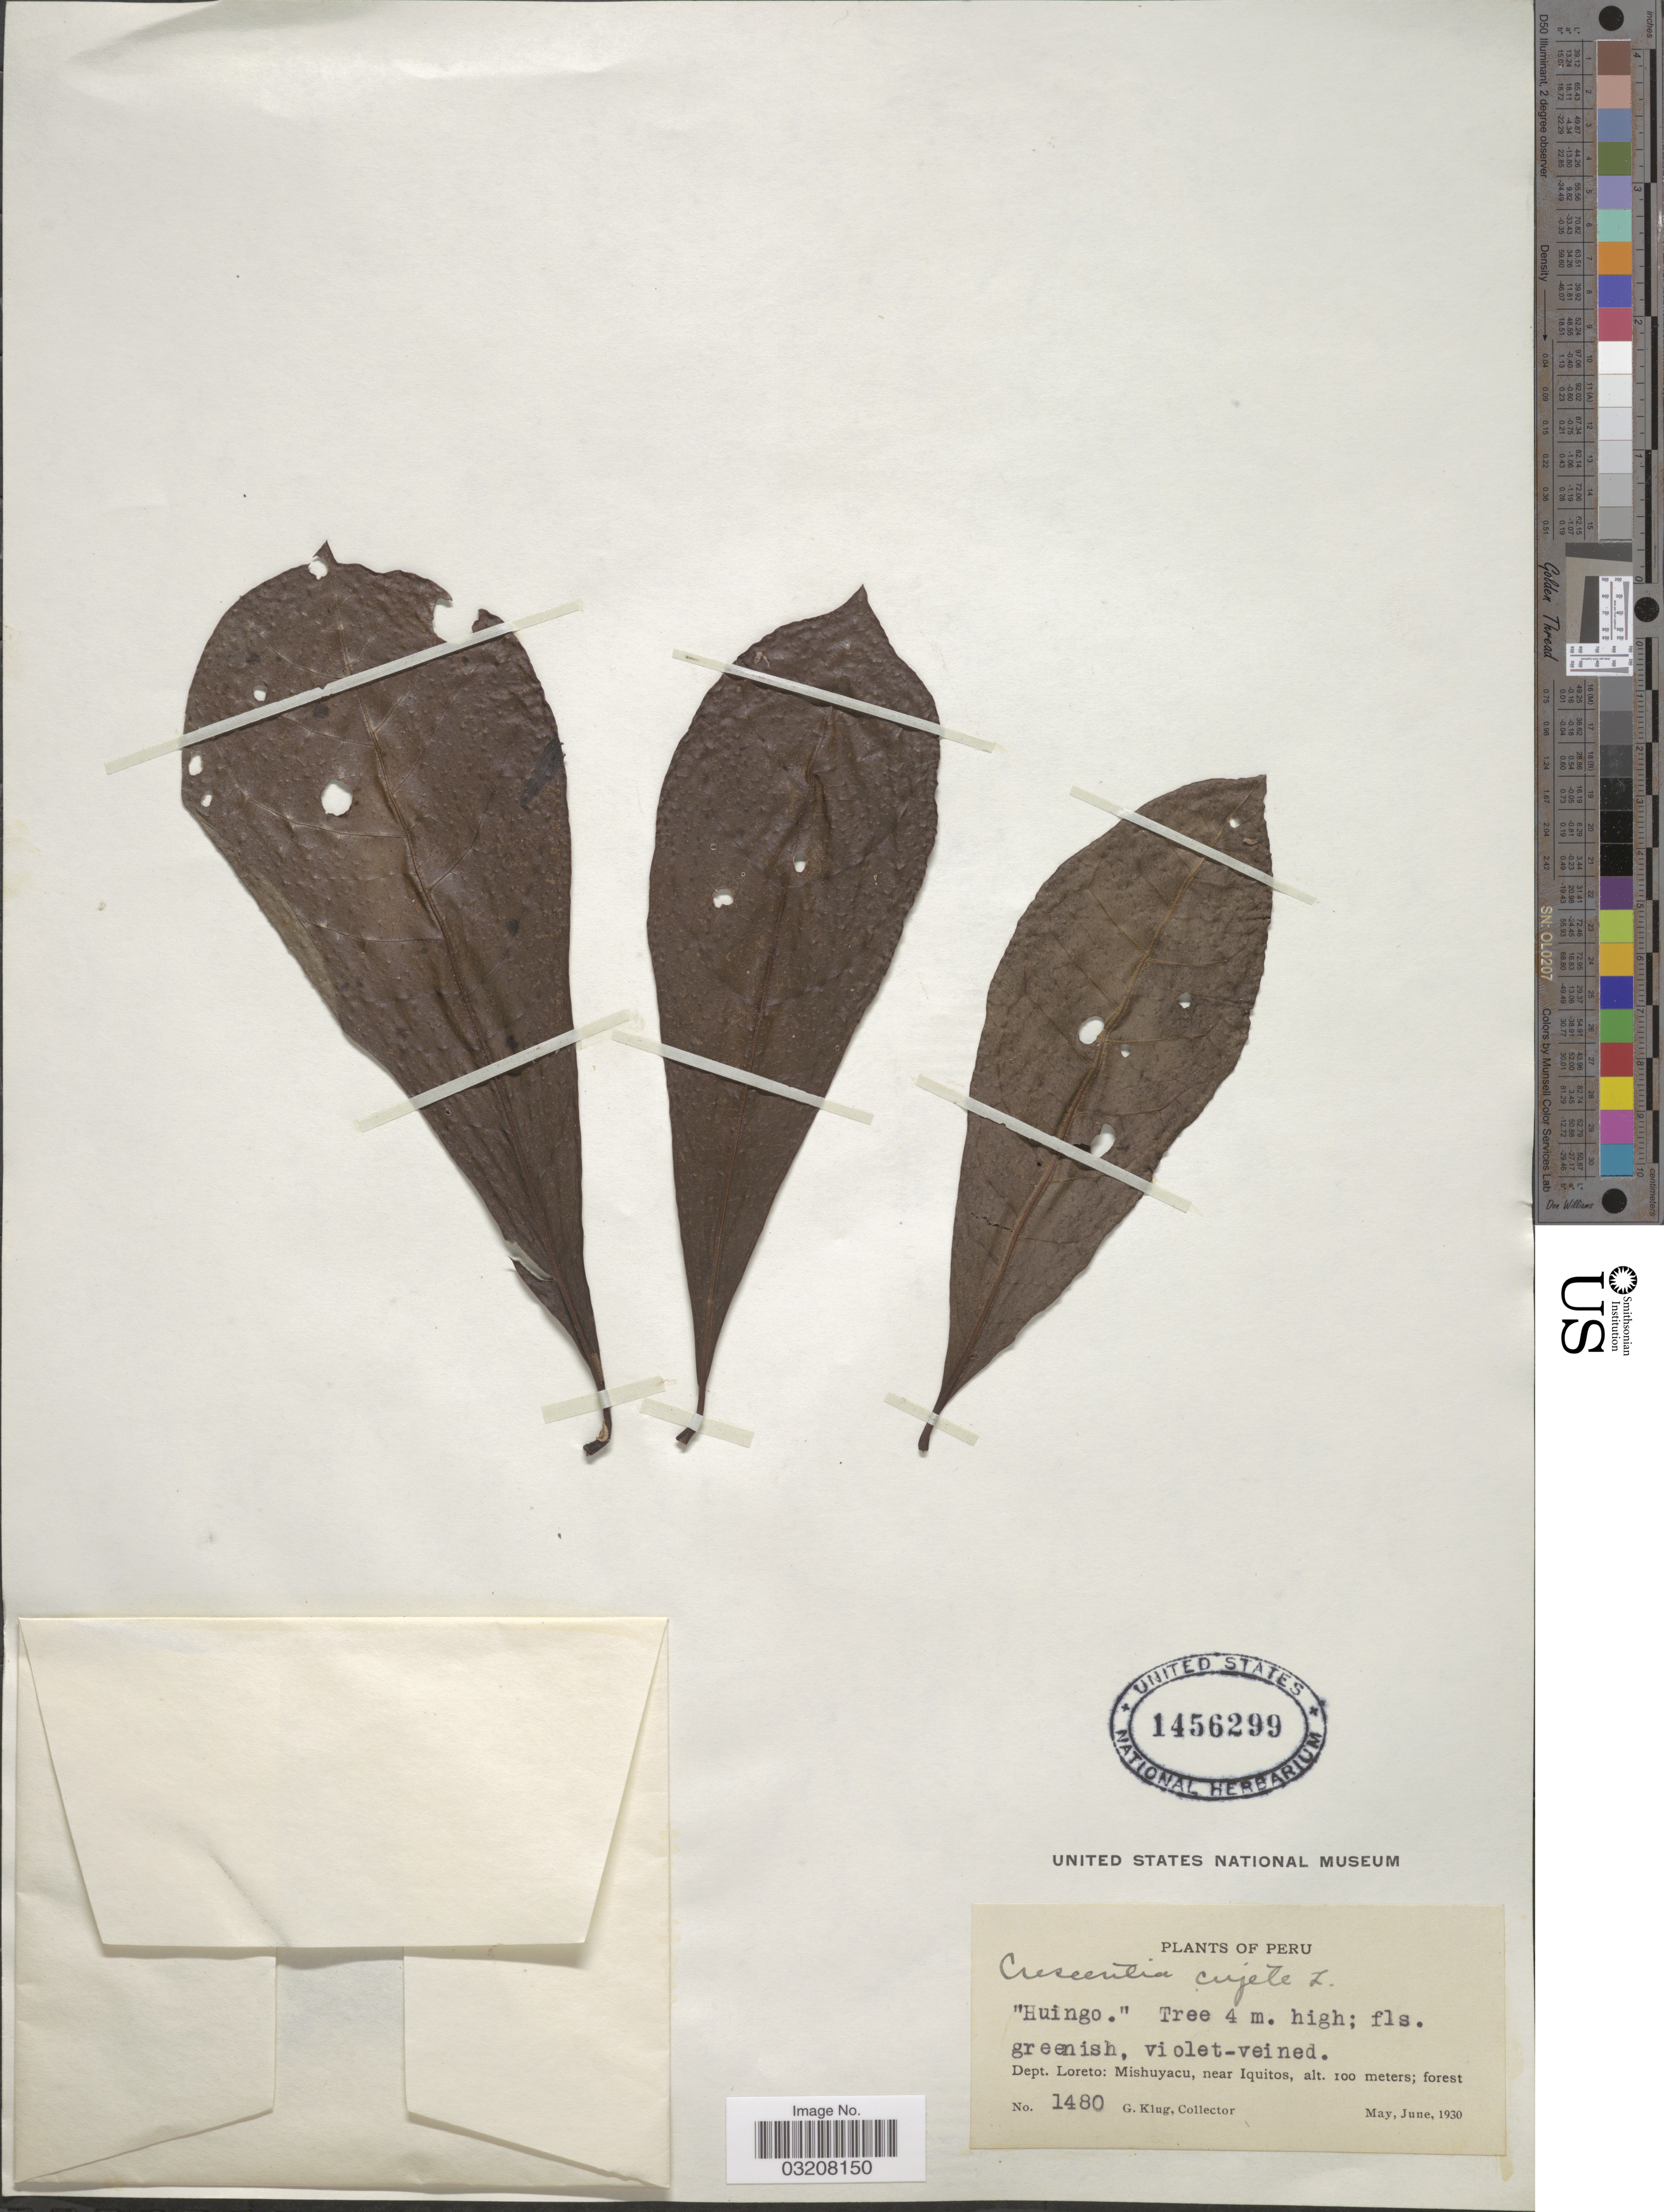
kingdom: Plantae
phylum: Tracheophyta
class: Magnoliopsida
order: Lamiales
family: Bignoniaceae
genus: Crescentia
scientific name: Crescentia cujete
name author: L.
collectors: G. Klug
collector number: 1480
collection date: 1930-05/1930-06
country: Peru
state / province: Loreto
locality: Dept. Loreto: Mishuyacu, near Iquitos.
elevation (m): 100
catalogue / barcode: US 1456299